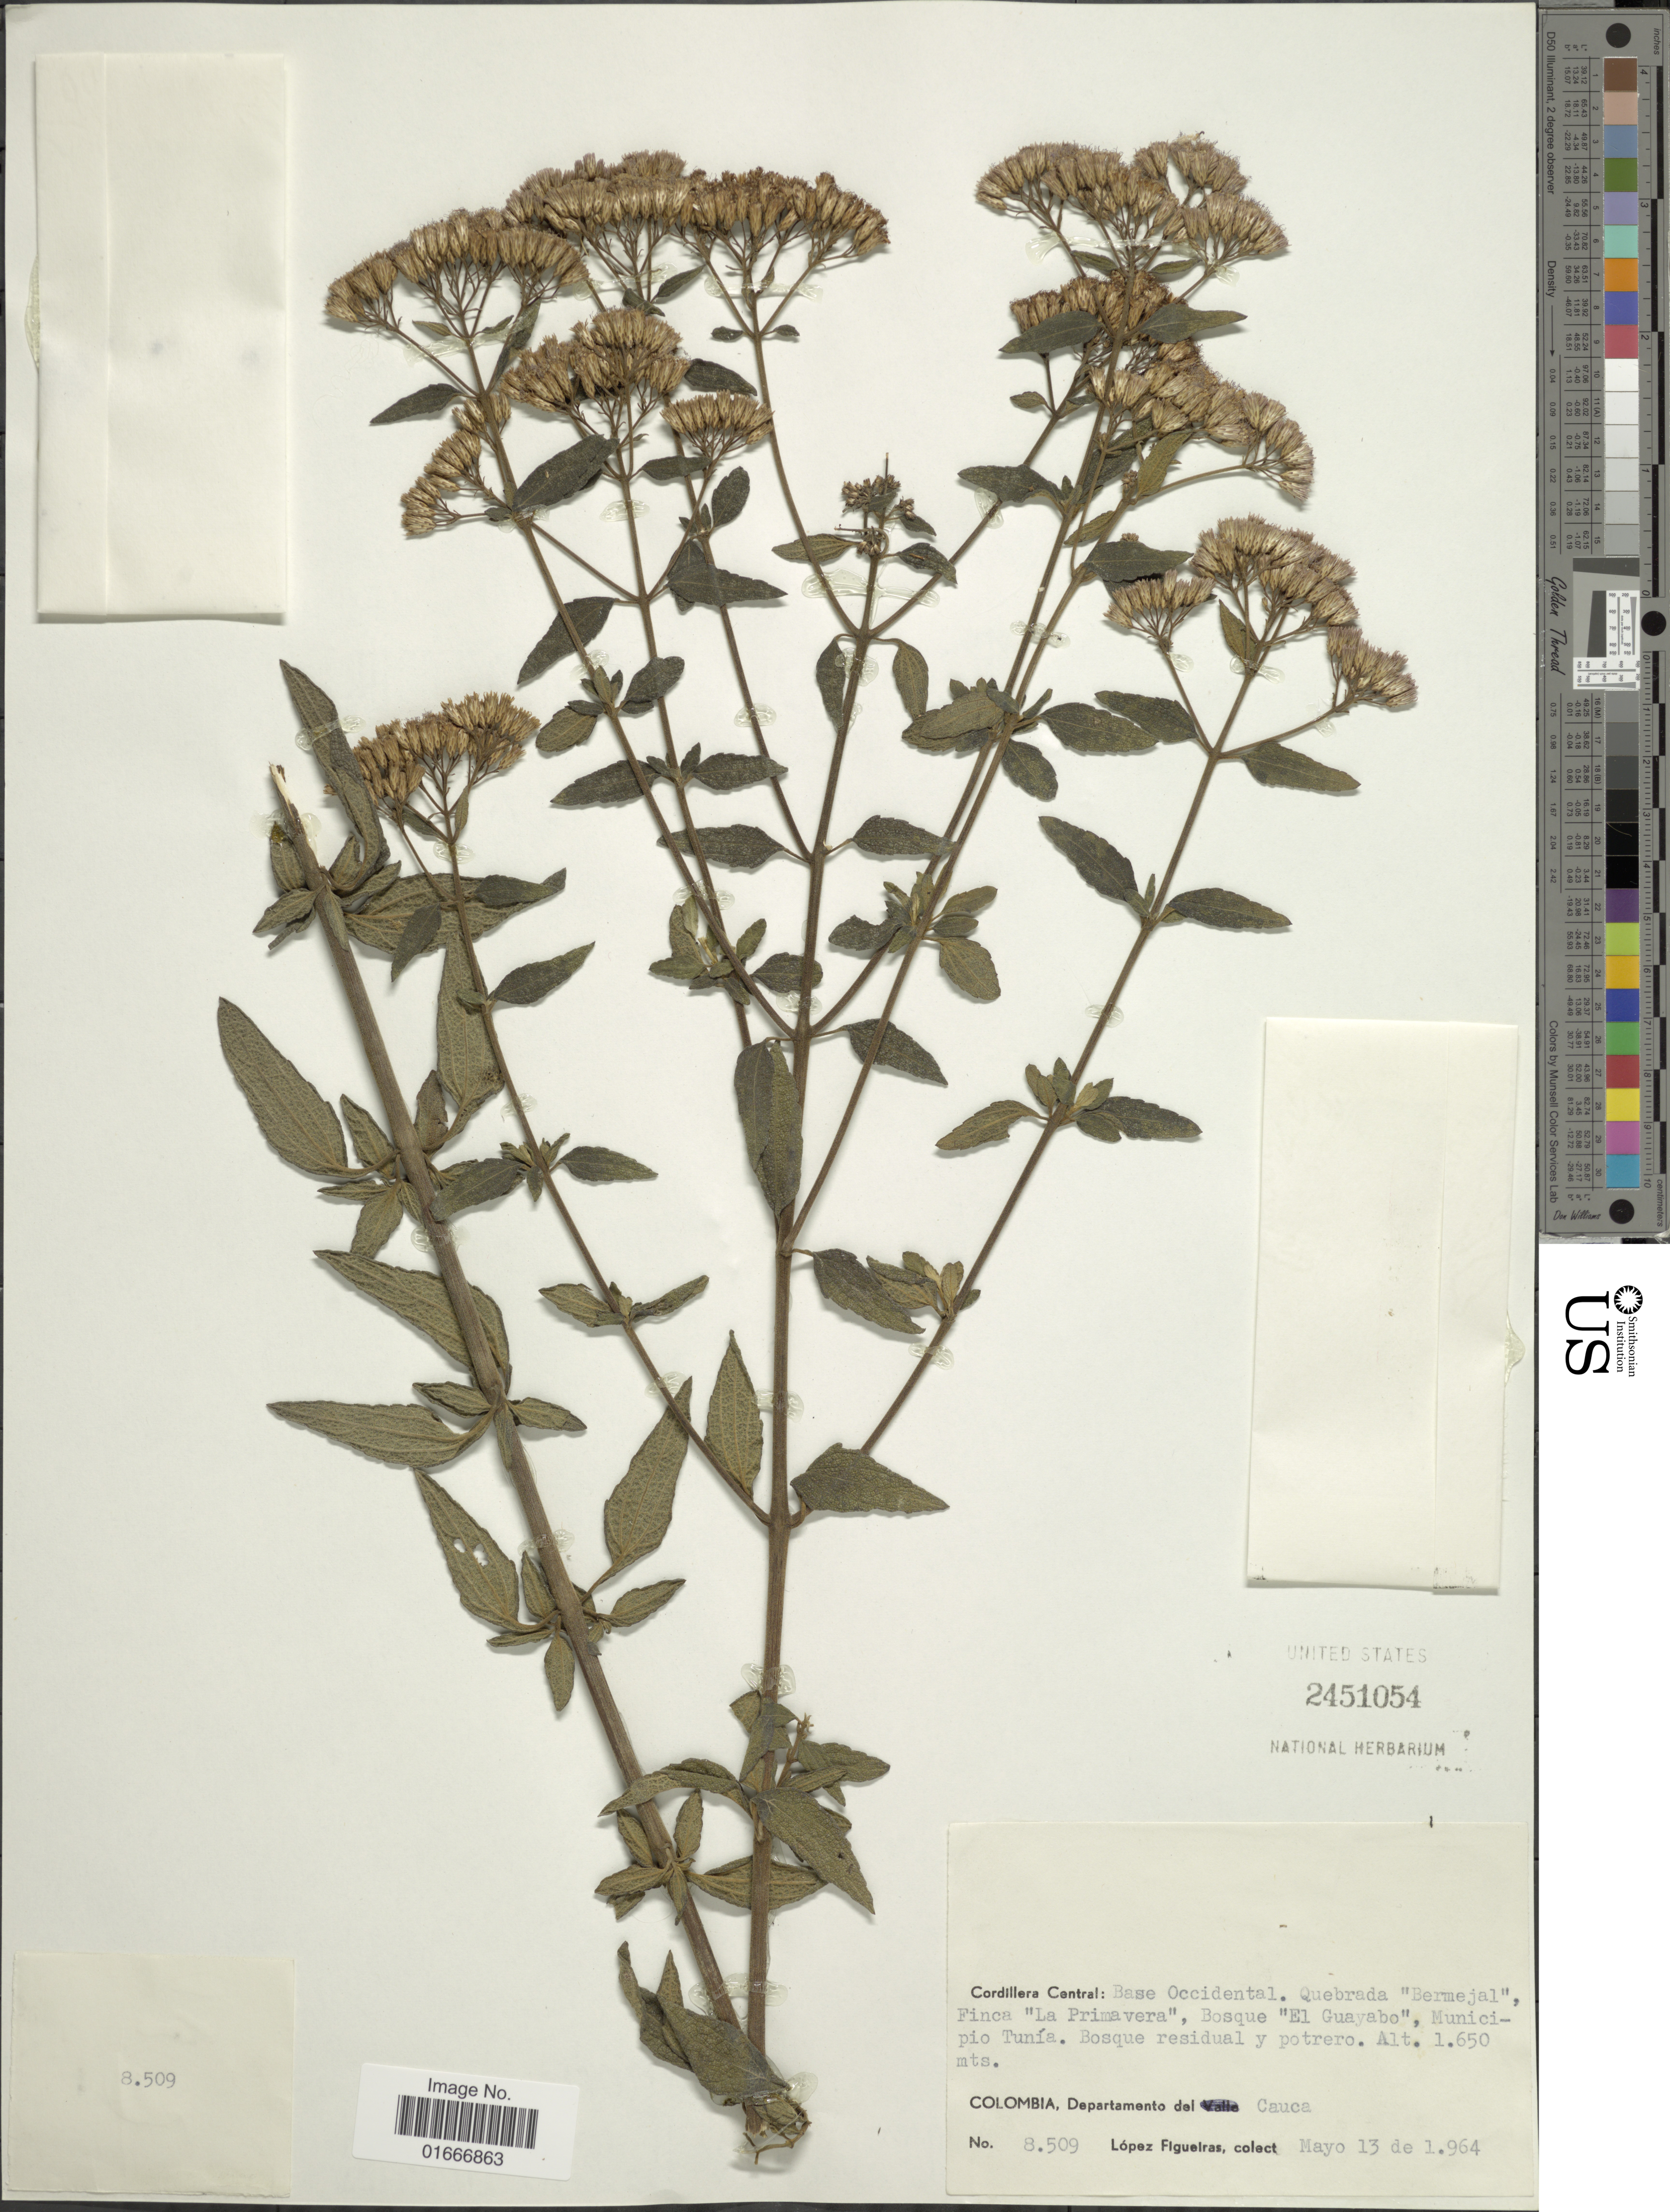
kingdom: Plantae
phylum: Tracheophyta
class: Magnoliopsida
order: Asterales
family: Asteraceae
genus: Chromolaena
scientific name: Chromolaena tacotana var. trineurolepis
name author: H. Rob.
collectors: M. López Figueiras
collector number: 8509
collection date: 1964-05-13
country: Colombia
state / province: Cauca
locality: Colombia, Departamento del Cauca. Cordillera Central: Base Occidental. Quebrada Bermejal, Finca La Primavera, Bosque Ël Guayabo, Municipio Tunia.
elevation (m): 1650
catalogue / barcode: US 2451054